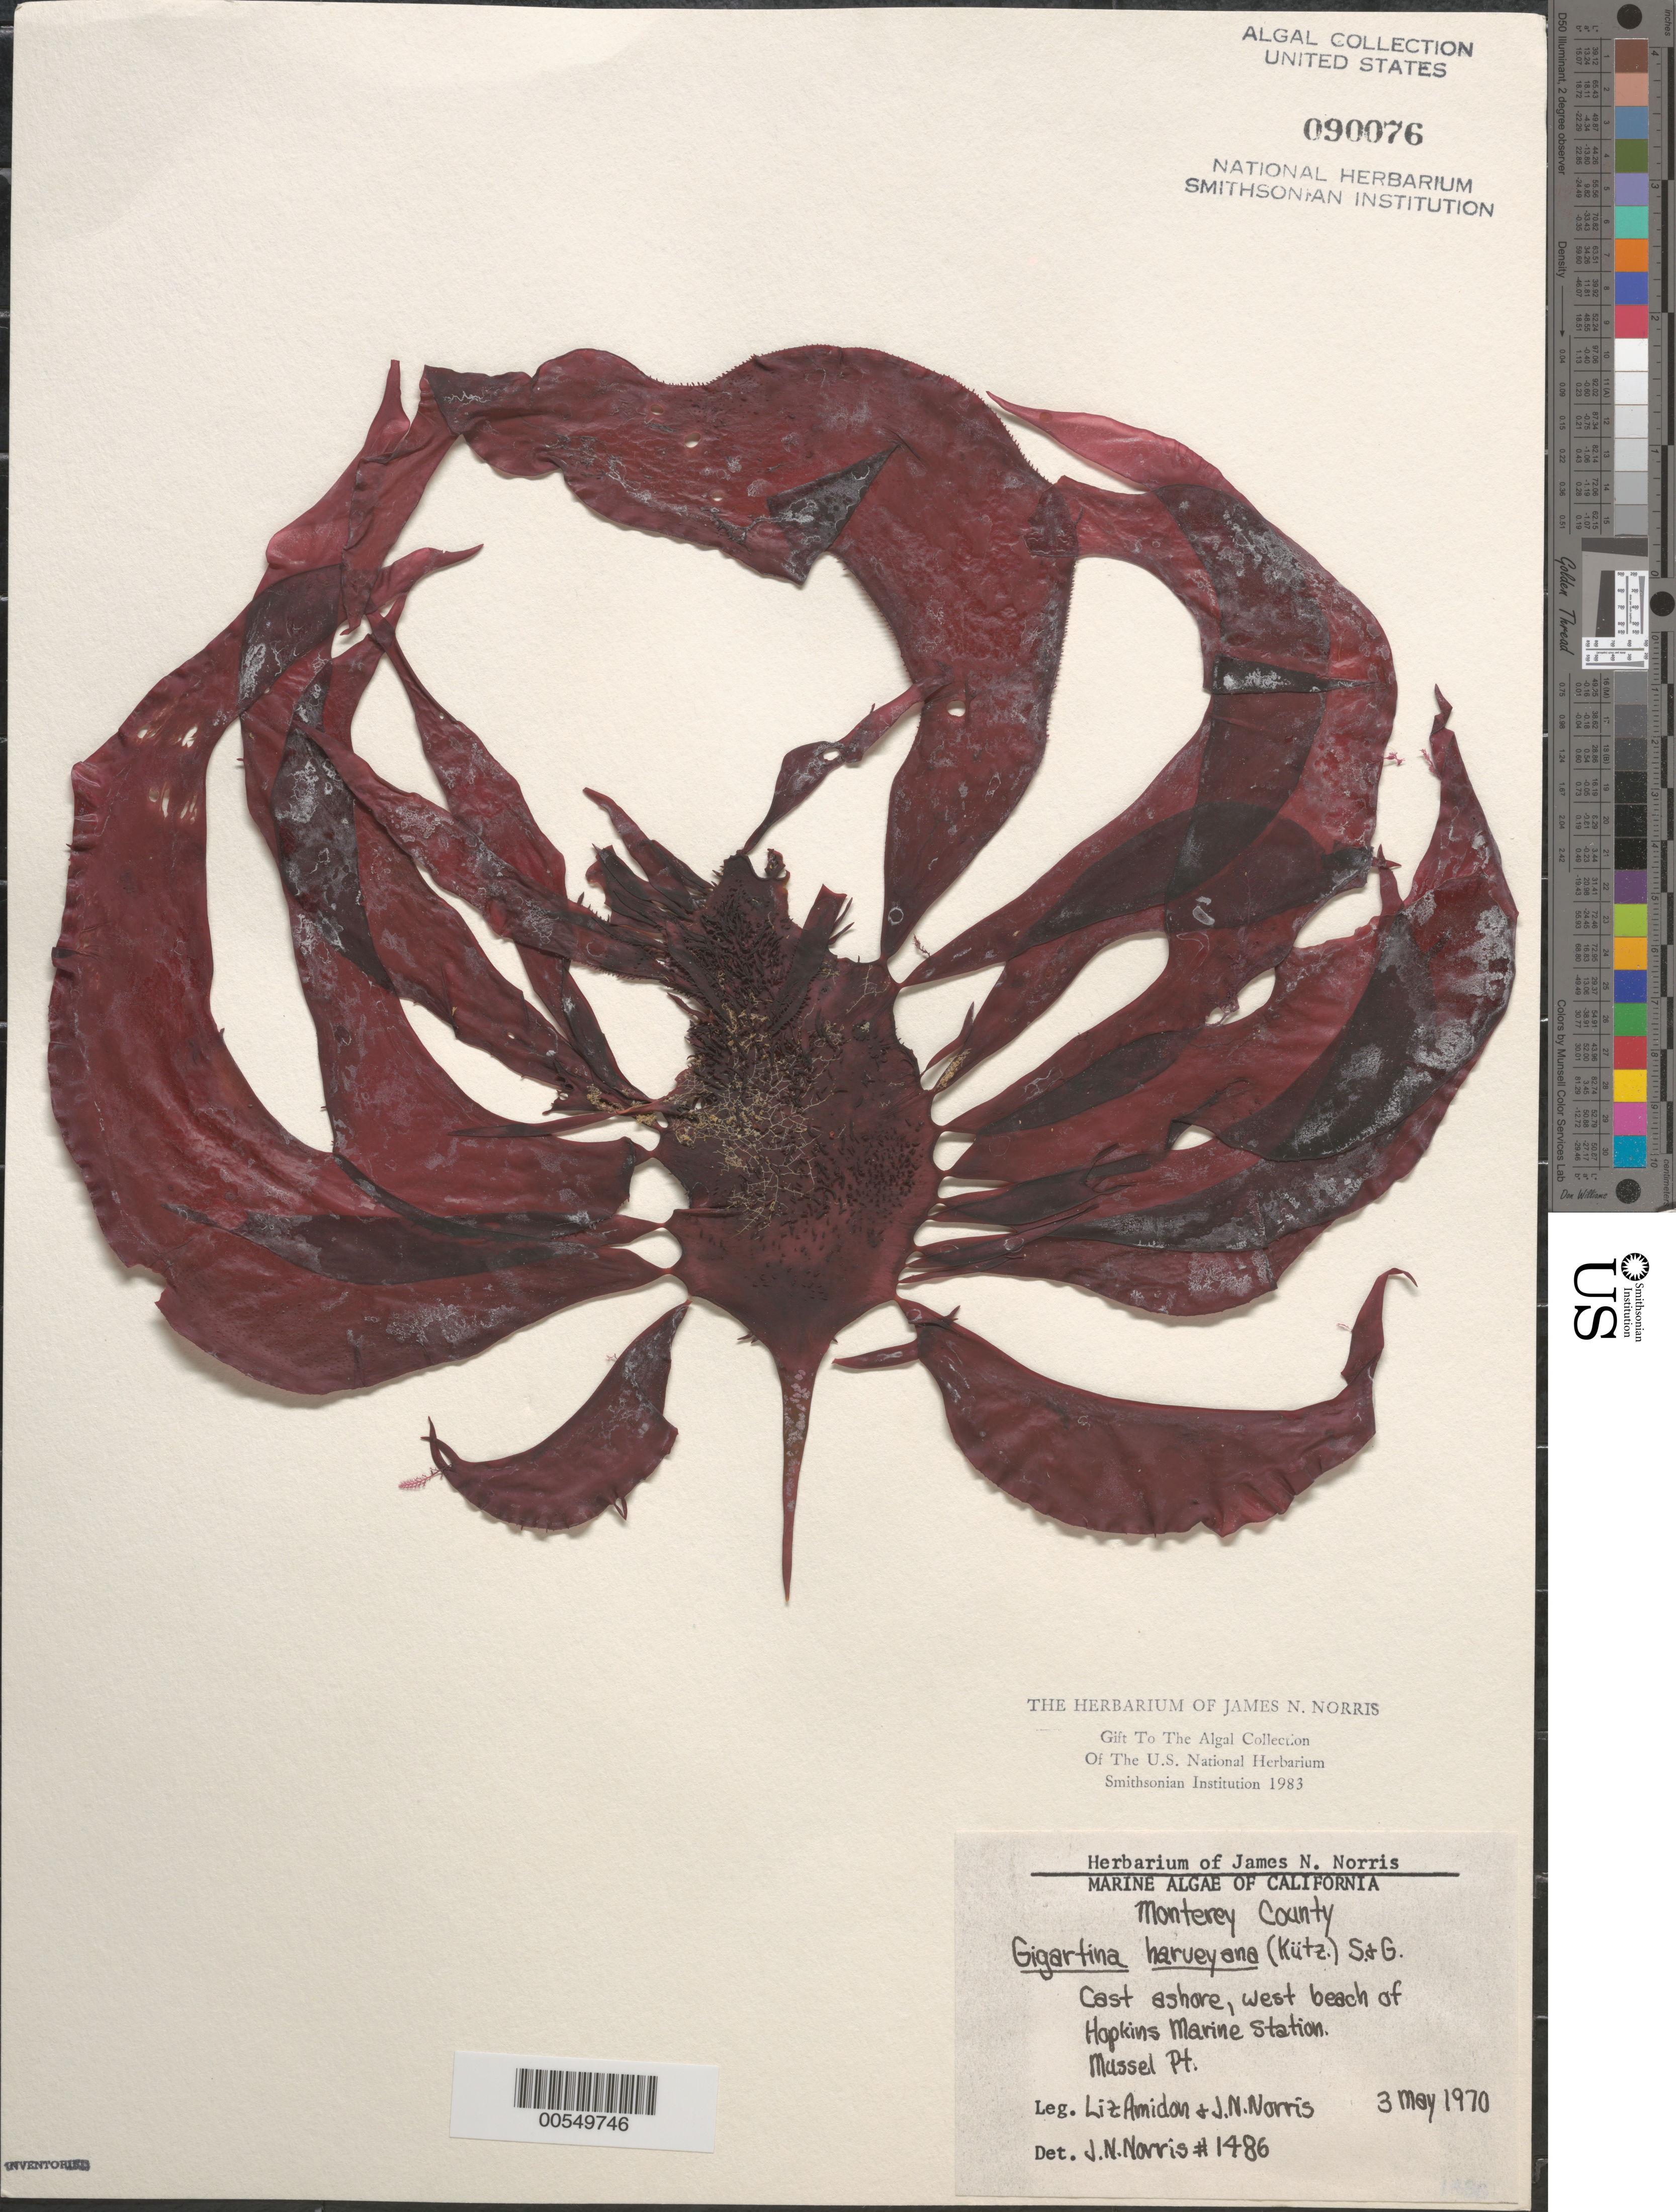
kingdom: Plantae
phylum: Rhodophyta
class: Florideophyceae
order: Gigartinales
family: Gigartinaceae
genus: Chondracanthus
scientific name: Chondracanthus harveyanus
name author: (Kütz.) Guiry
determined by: Algae name updating Project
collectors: E. Amidon & J. N. Norris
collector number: JN-1486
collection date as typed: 03 May 1970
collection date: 1970-05-03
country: United States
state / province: California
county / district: Monterey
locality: West beach, Hopkins Marine Station, Mussel Point, Pacific Grove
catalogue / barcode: US 90076